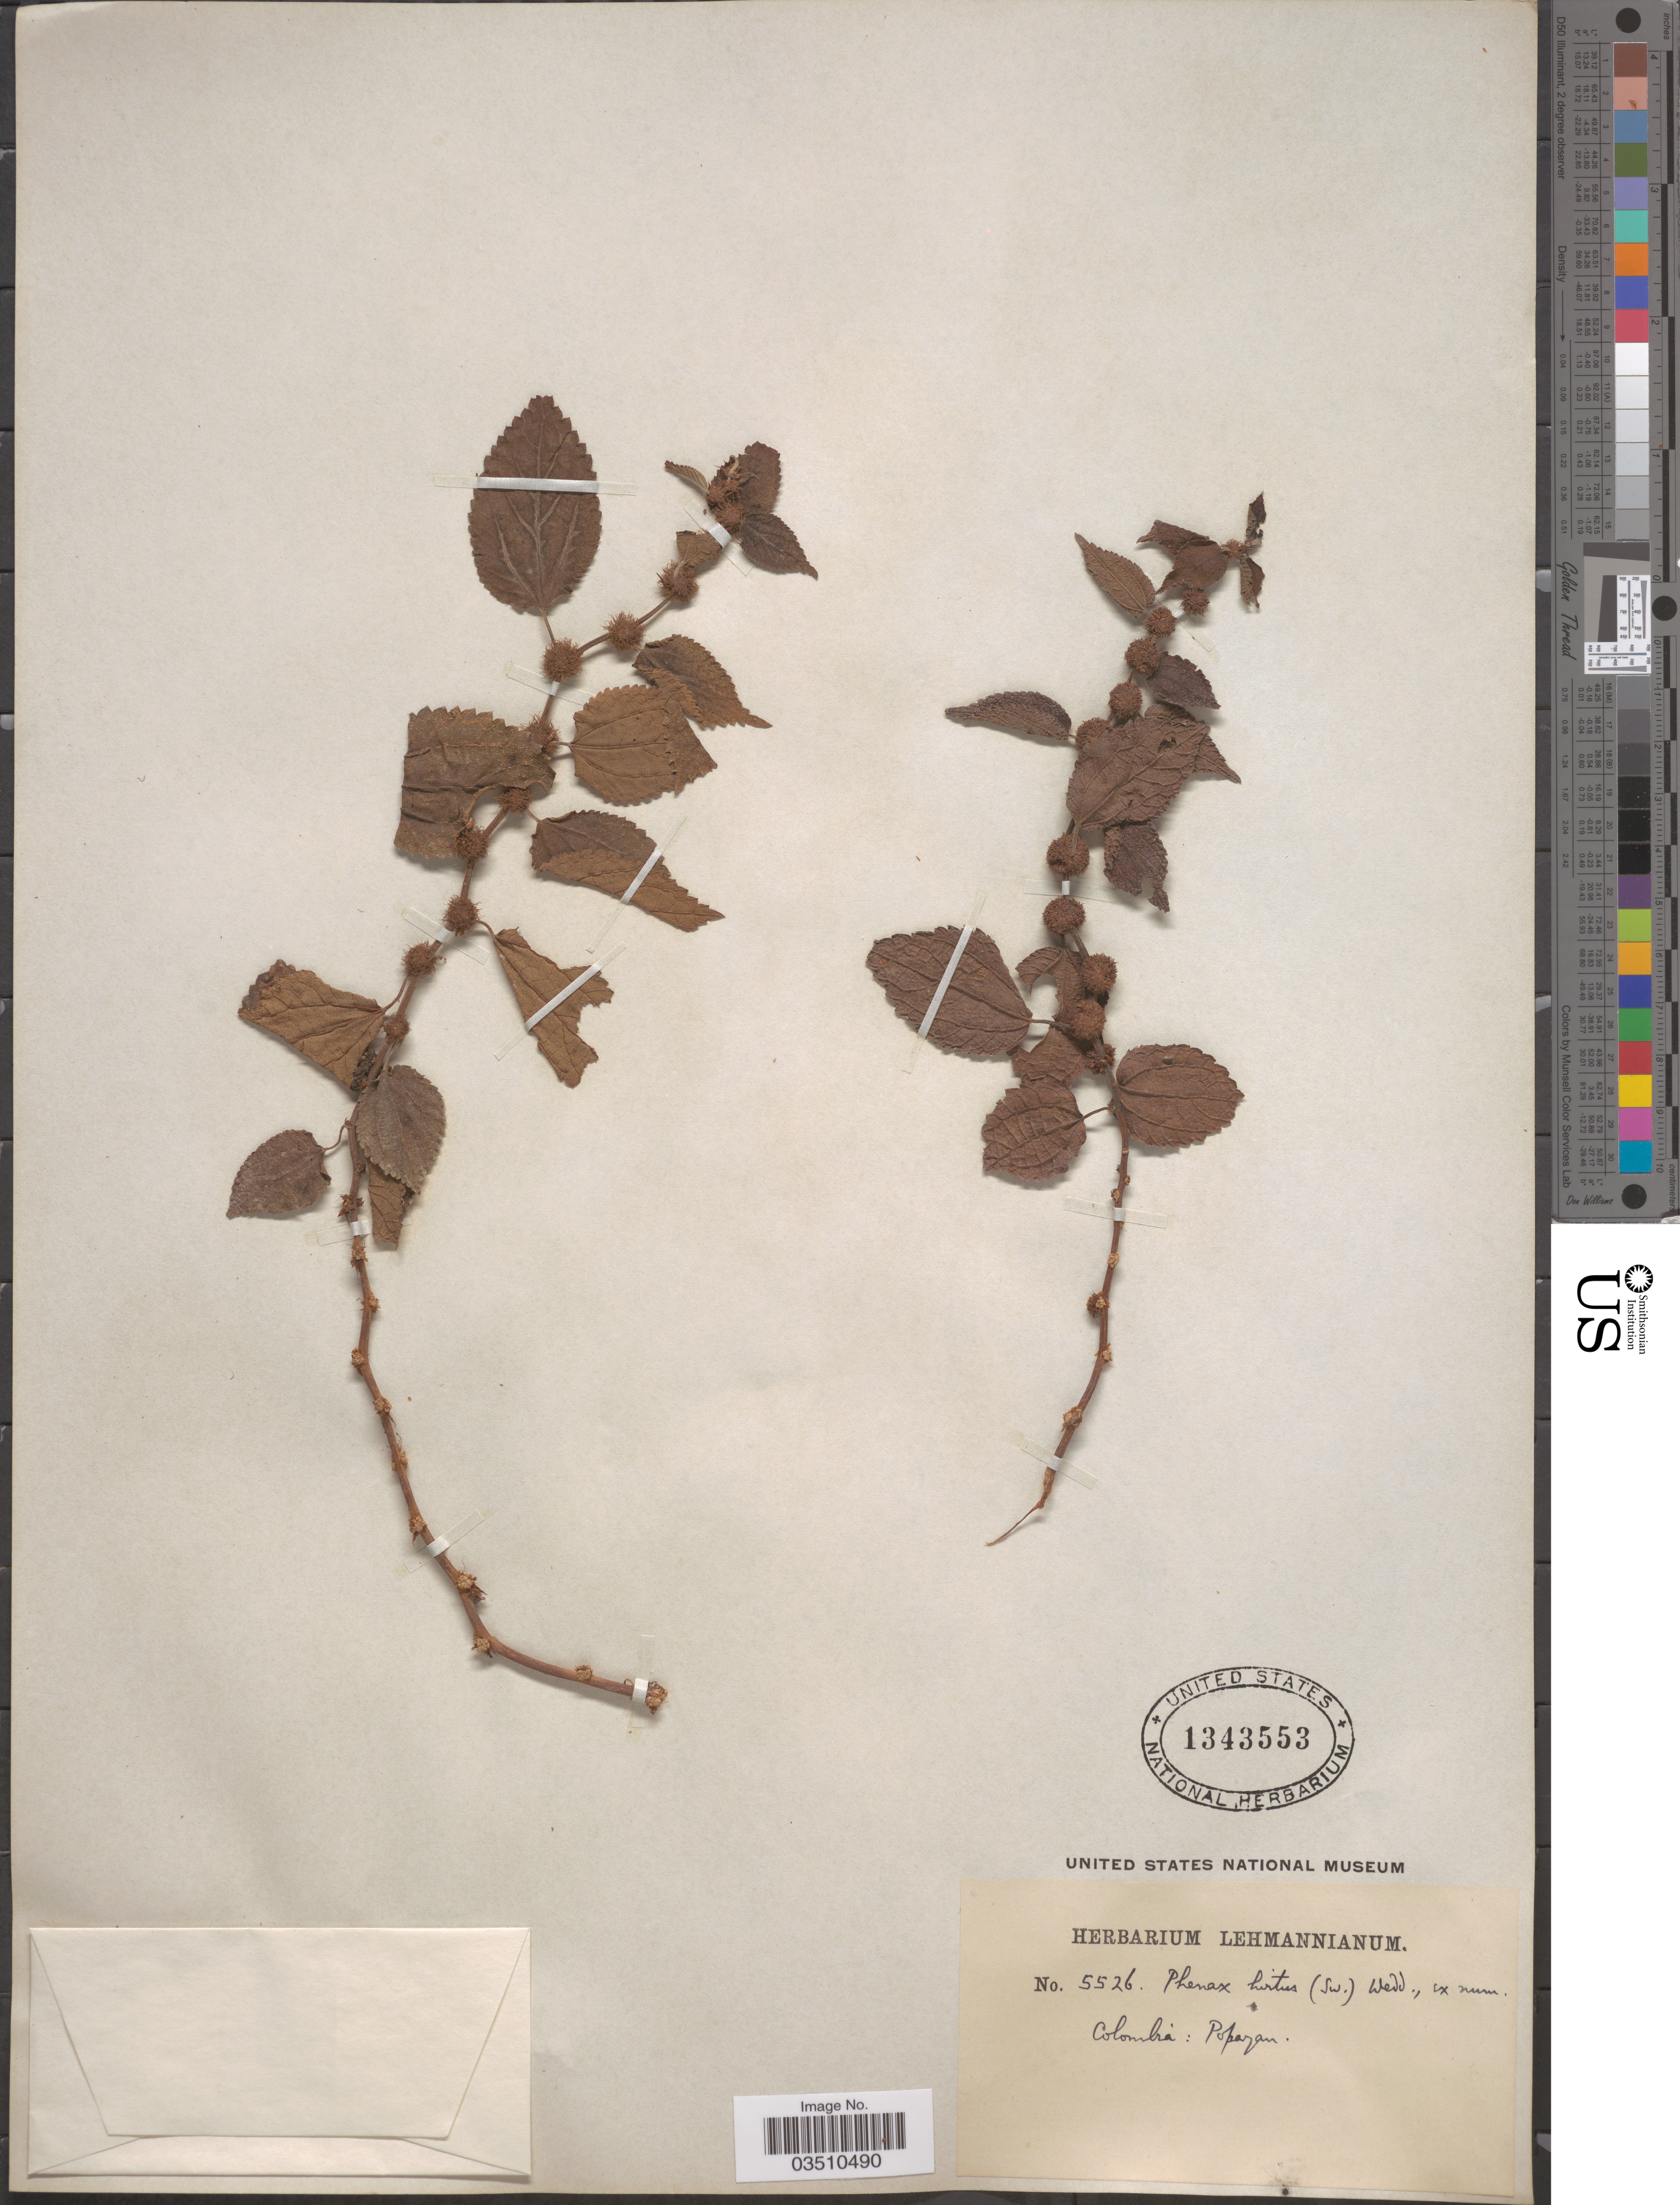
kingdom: Plantae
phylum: Tracheophyta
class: Magnoliopsida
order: Rosales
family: Urticaceae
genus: Phenax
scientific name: Phenax hirtus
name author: (Sw.) Wedd.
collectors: ex herb. Lehmannianum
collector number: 5526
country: Colombia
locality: Popayan.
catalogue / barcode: US 1343553